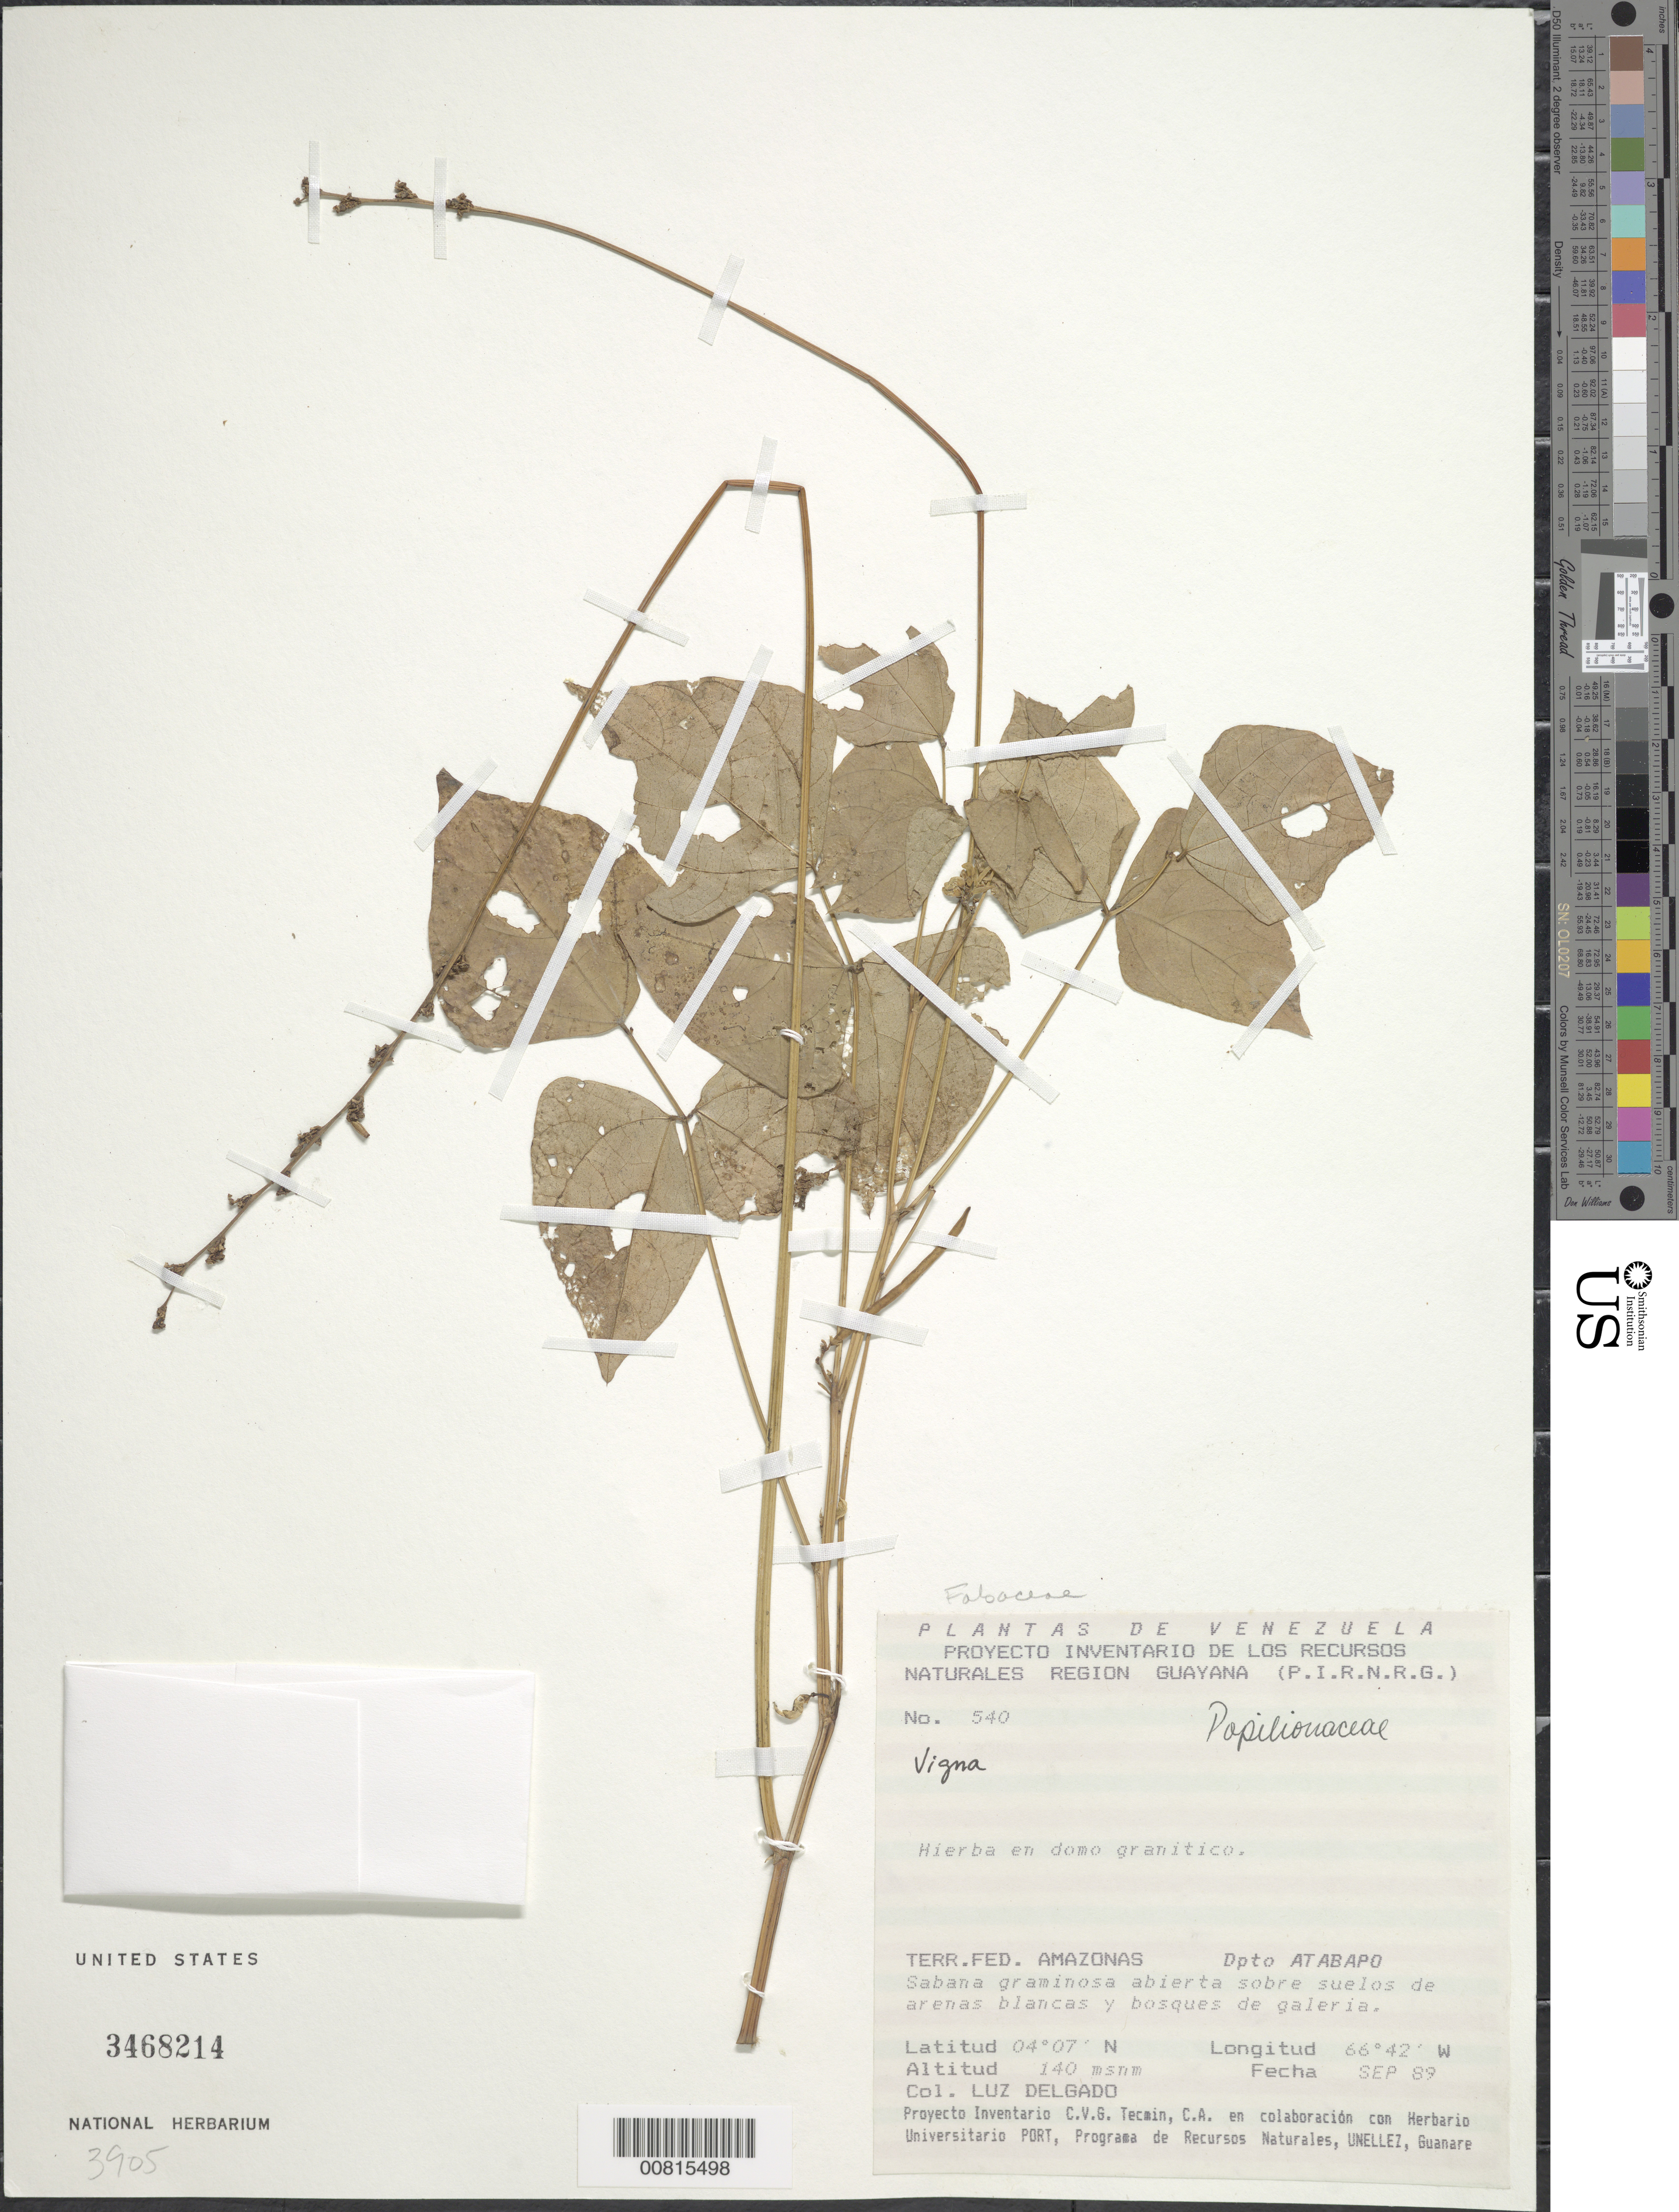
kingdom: Plantae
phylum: Tracheophyta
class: Magnoliopsida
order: Fabales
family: Fabaceae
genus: Vigna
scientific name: Vigna sp.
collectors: L. Delgado V.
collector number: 540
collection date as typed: Sep-89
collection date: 1989-09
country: Venezuela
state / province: Amazonas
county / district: Atabapo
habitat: Sabana graminosa abierta sobre suelos de arenas blancas y bosques de galeria; en domo granitico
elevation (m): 90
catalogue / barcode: US 3468214